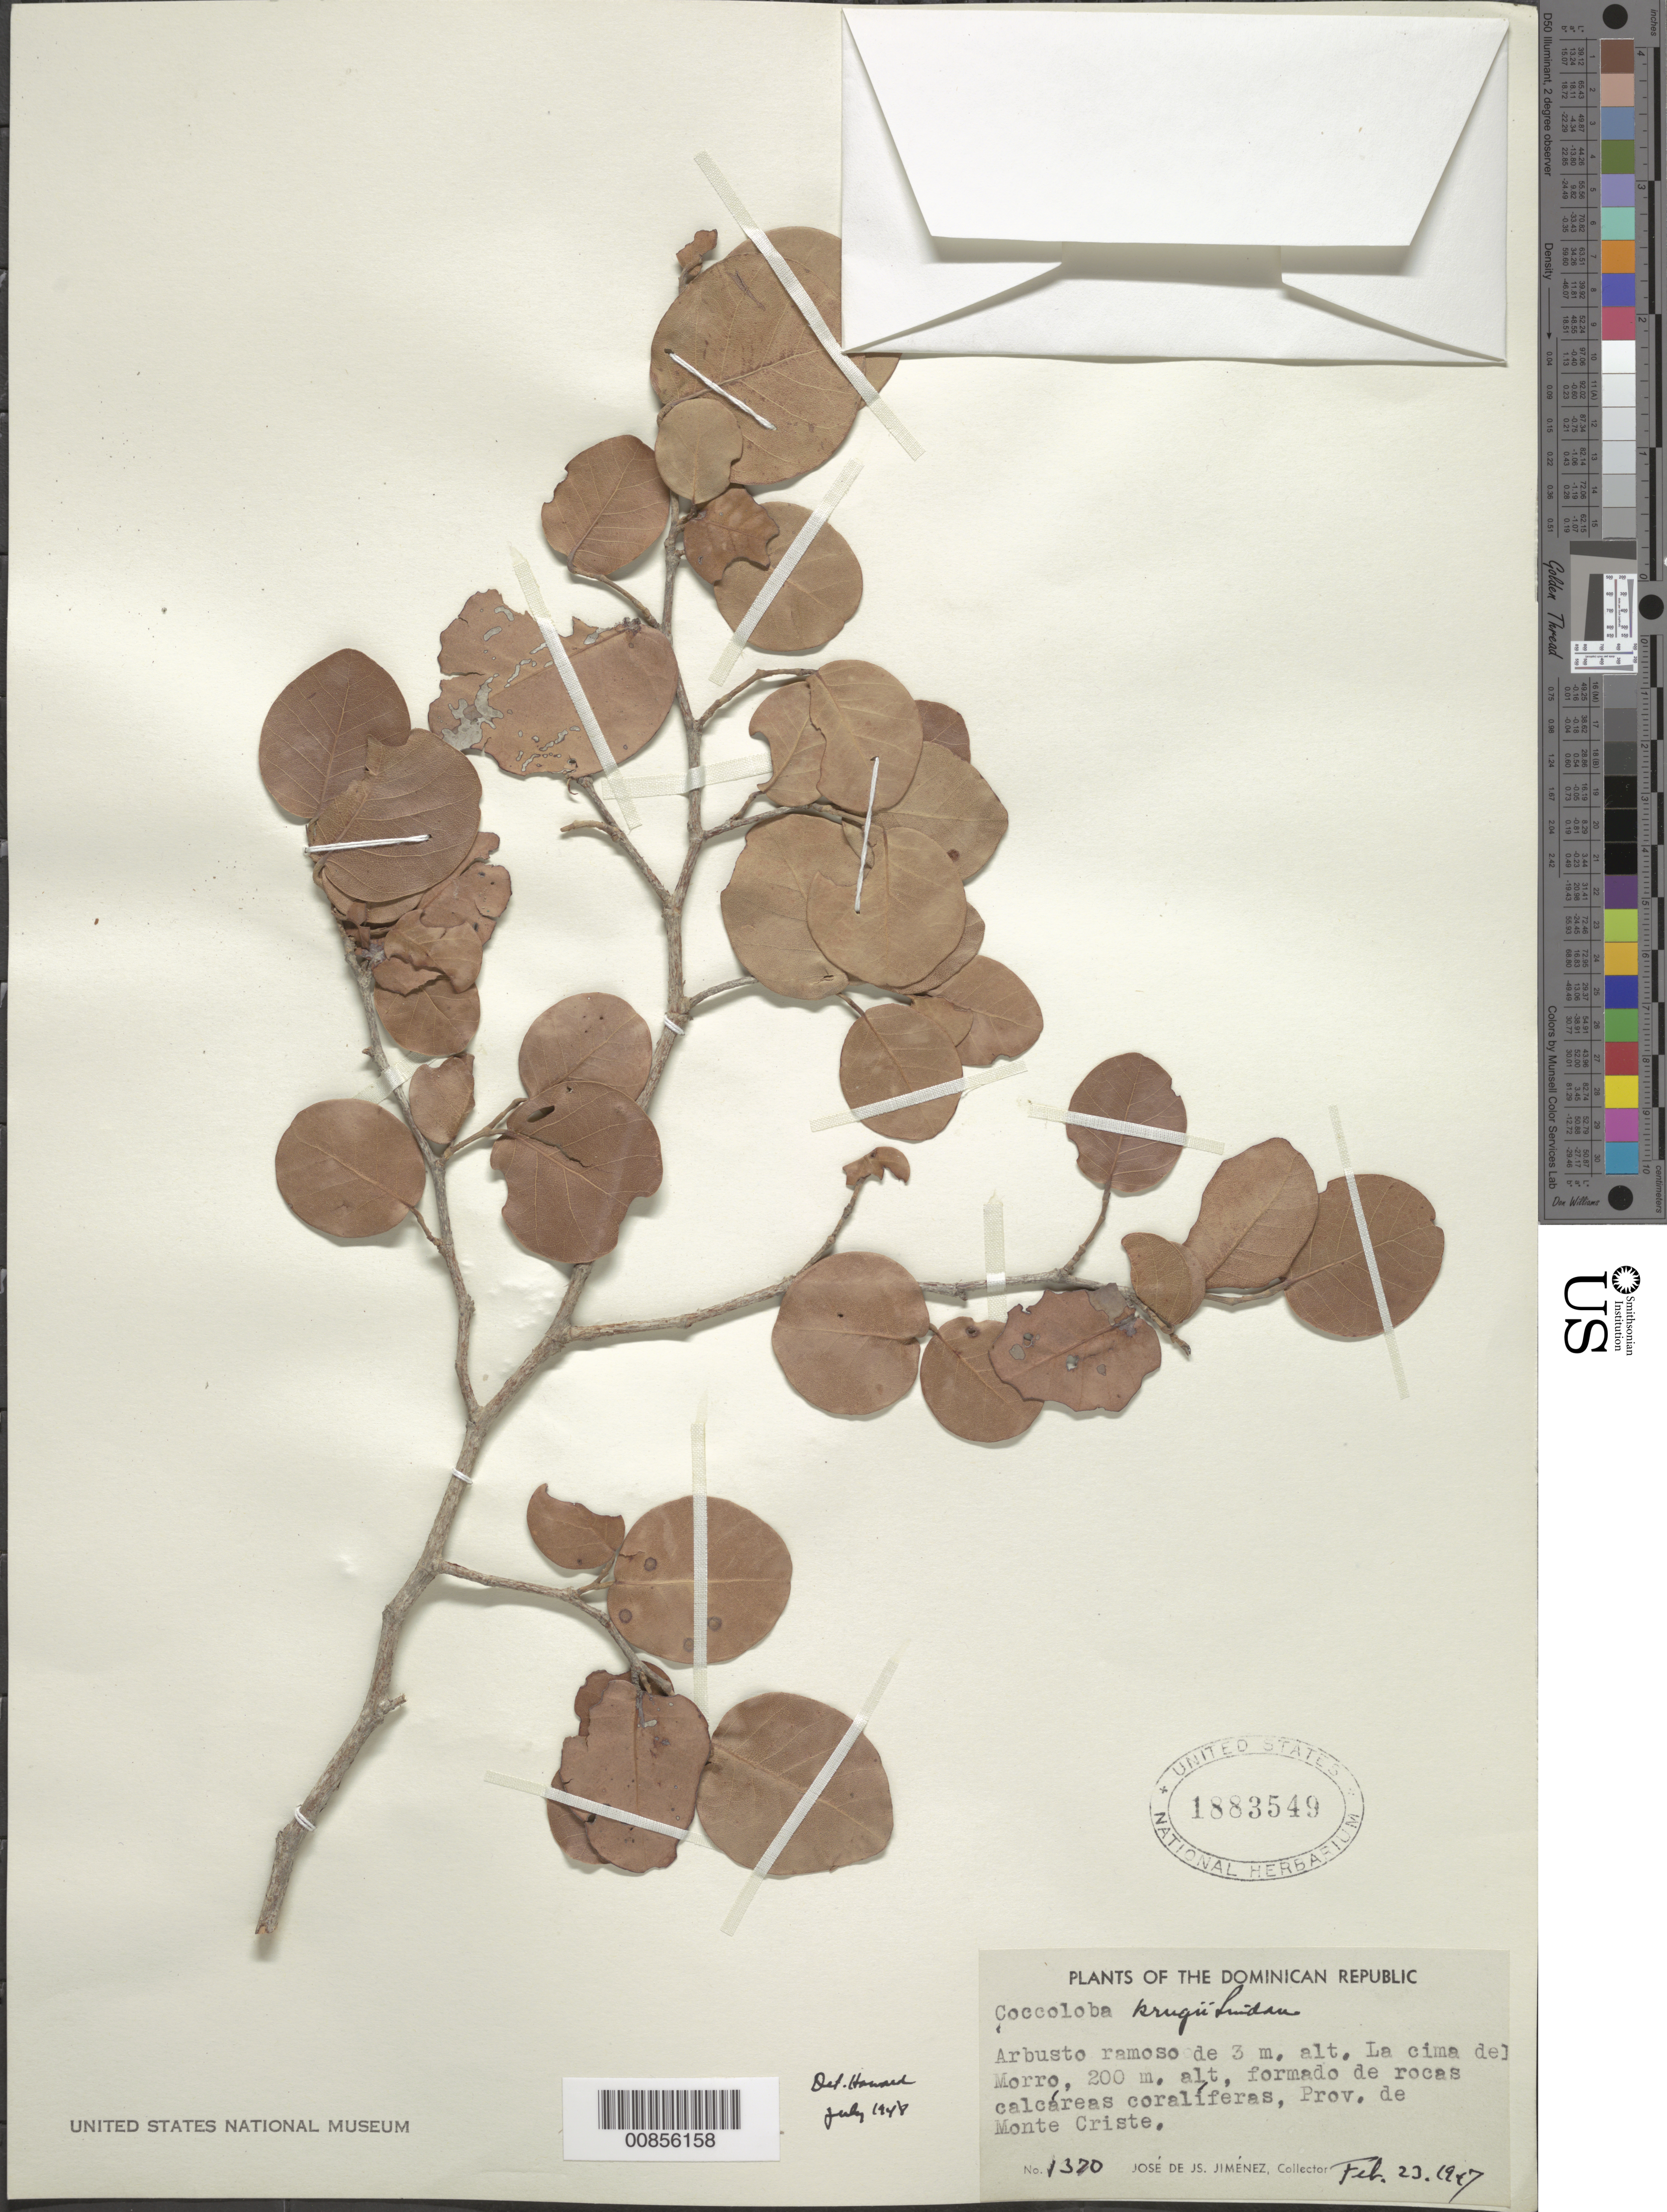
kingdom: Plantae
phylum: Tracheophyta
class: Magnoliopsida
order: Caryophyllales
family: Polygonaceae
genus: Coccoloba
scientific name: Coccoloba krugii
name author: Lindau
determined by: Howard, R. A.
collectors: J. J. Jiménez Almonte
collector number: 1370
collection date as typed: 23 Feb 1947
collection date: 1947-02-23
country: Dominican Republic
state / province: Monte Cristi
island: Hispaniola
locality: Cima del Morro.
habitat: Formado de rocas calcáreas coralíferas.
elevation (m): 200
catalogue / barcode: US 1883549